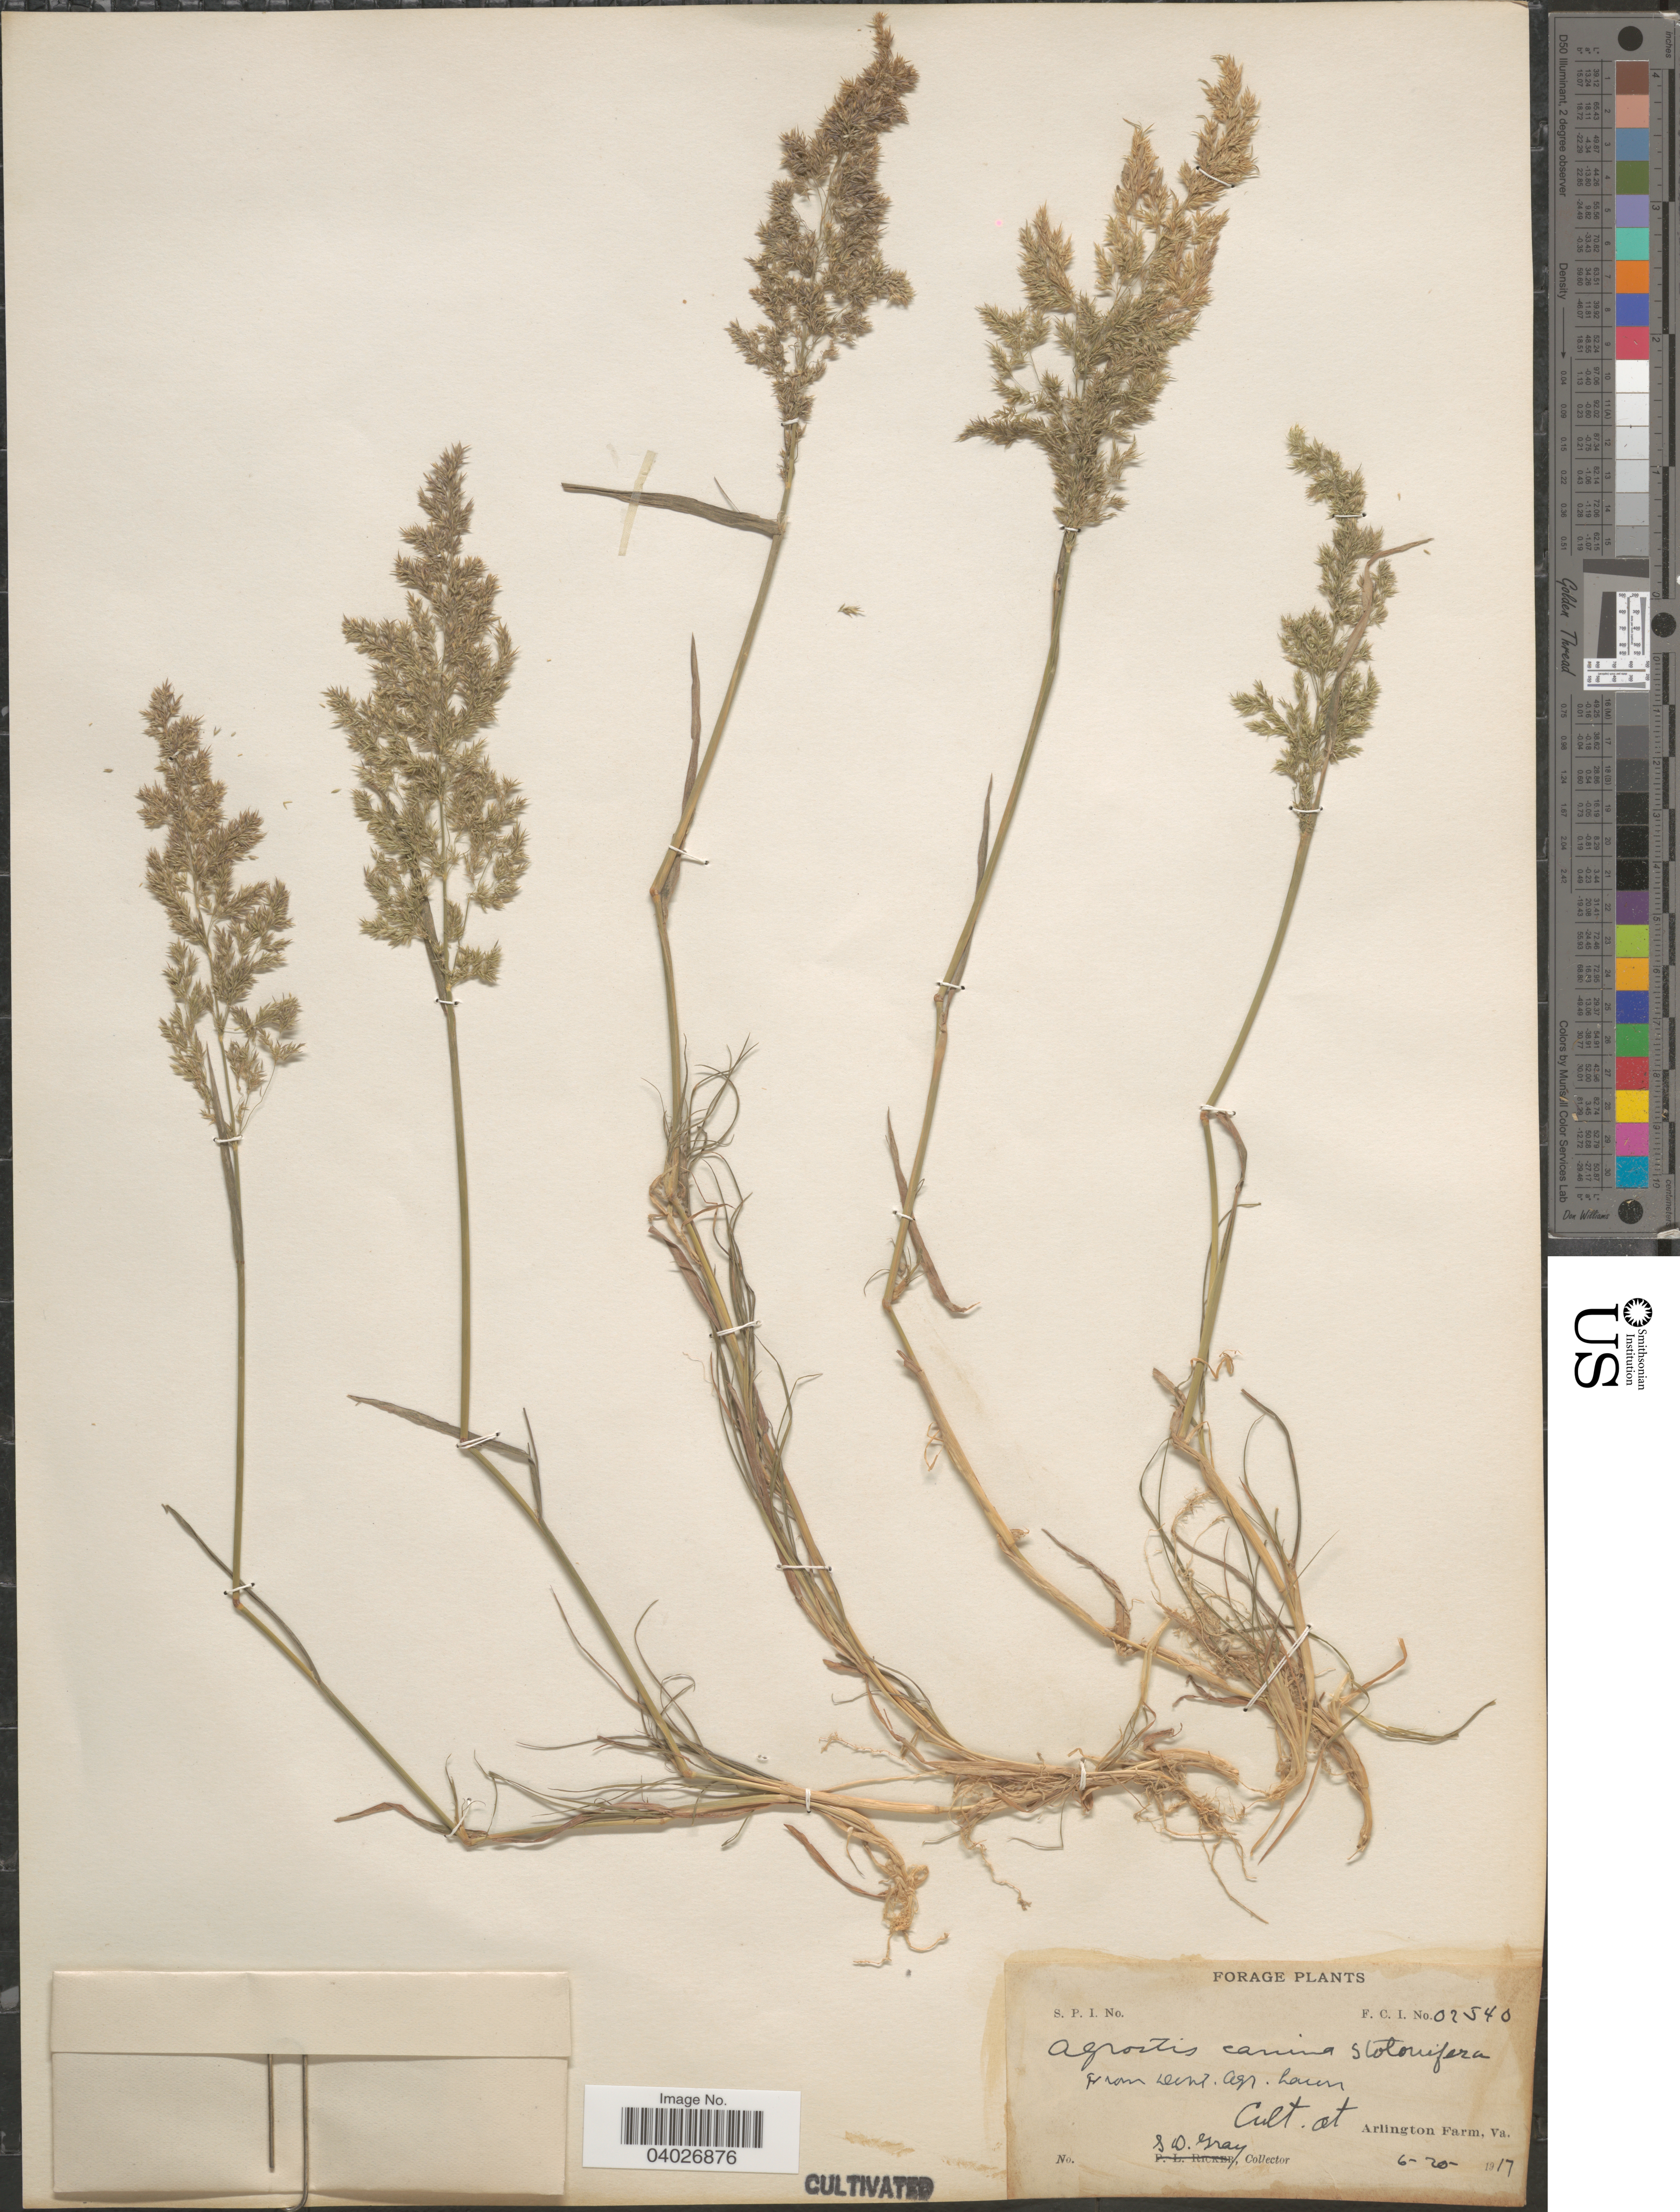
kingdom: Plantae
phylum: Tracheophyta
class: Liliopsida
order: Poales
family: Poaceae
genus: Agrostis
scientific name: Agrostis canina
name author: L.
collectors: S. D. Gray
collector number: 02540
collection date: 1917-06-20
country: United States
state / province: Virginia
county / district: Arlington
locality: At Arlington Farm.